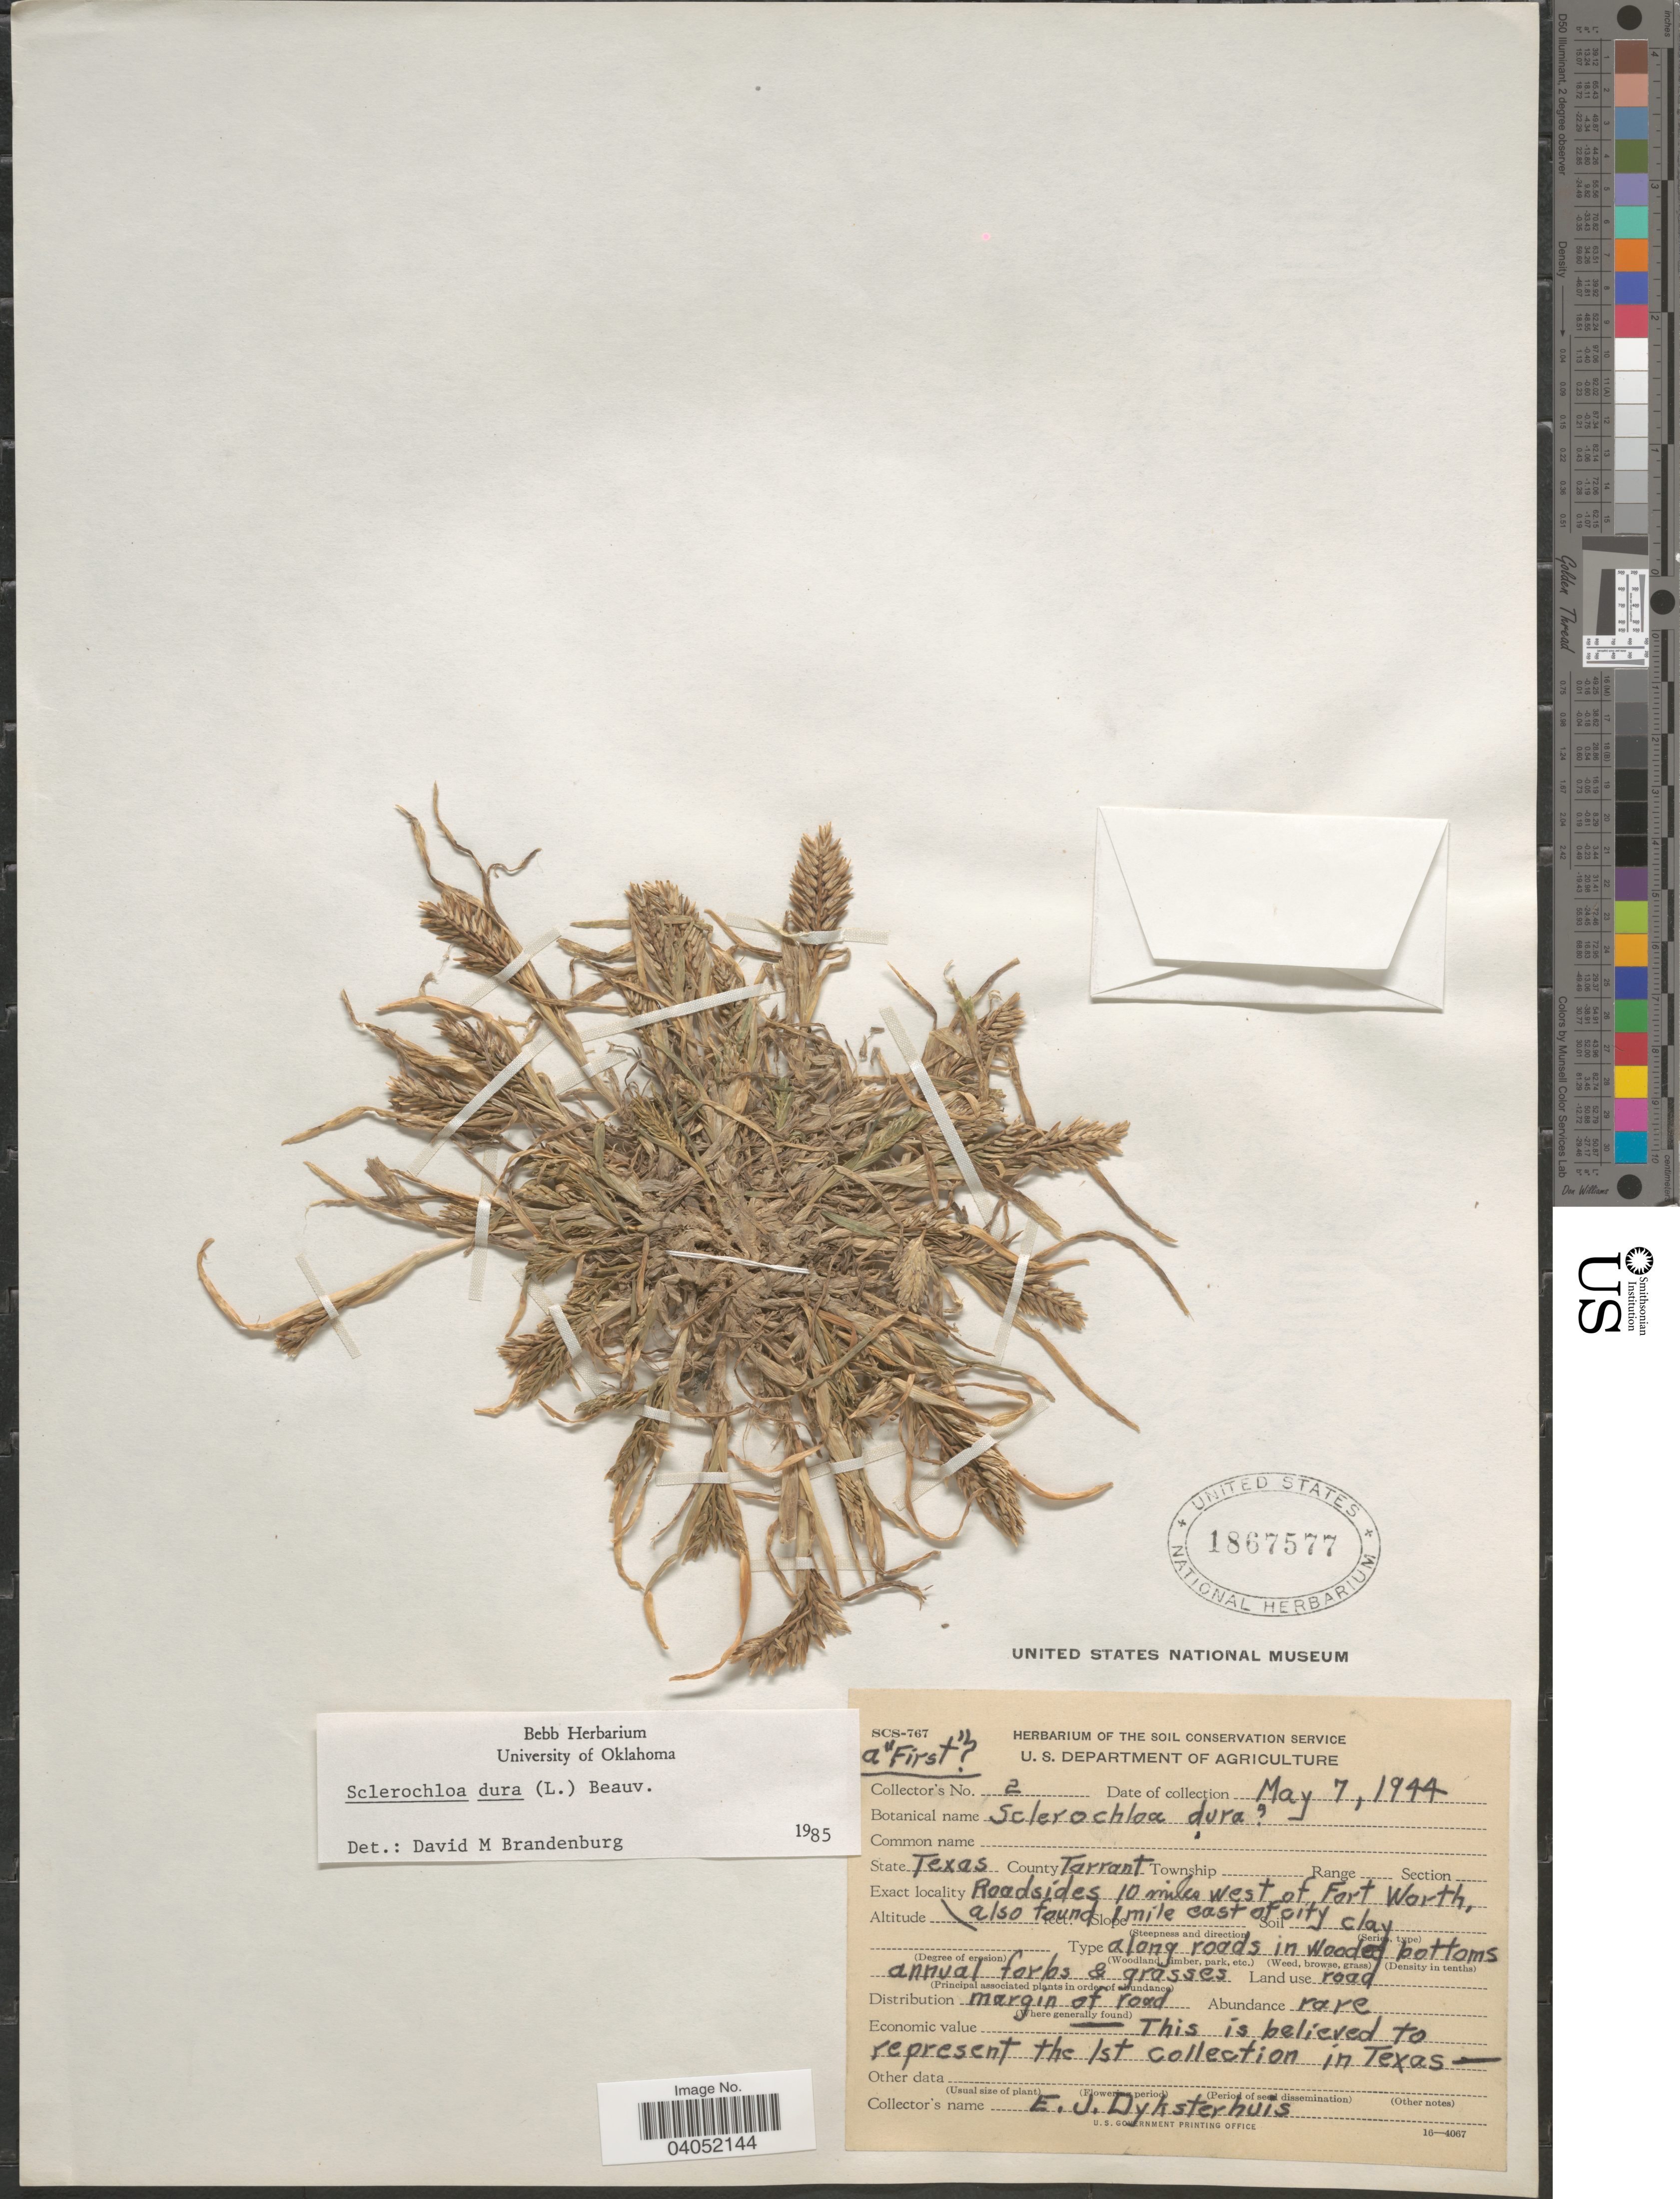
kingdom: Plantae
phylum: Tracheophyta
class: Liliopsida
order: Poales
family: Poaceae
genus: Sclerochloa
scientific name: Sclerochloa dura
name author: (L.) P. Beauv.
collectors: E. Dyksterhuis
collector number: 2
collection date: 1944-05-07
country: United States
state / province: Texas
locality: County Tarrant. Roadsides 10 miles west of Fort Worth, also found 1 mile east of city clay.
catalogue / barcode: US 1867577